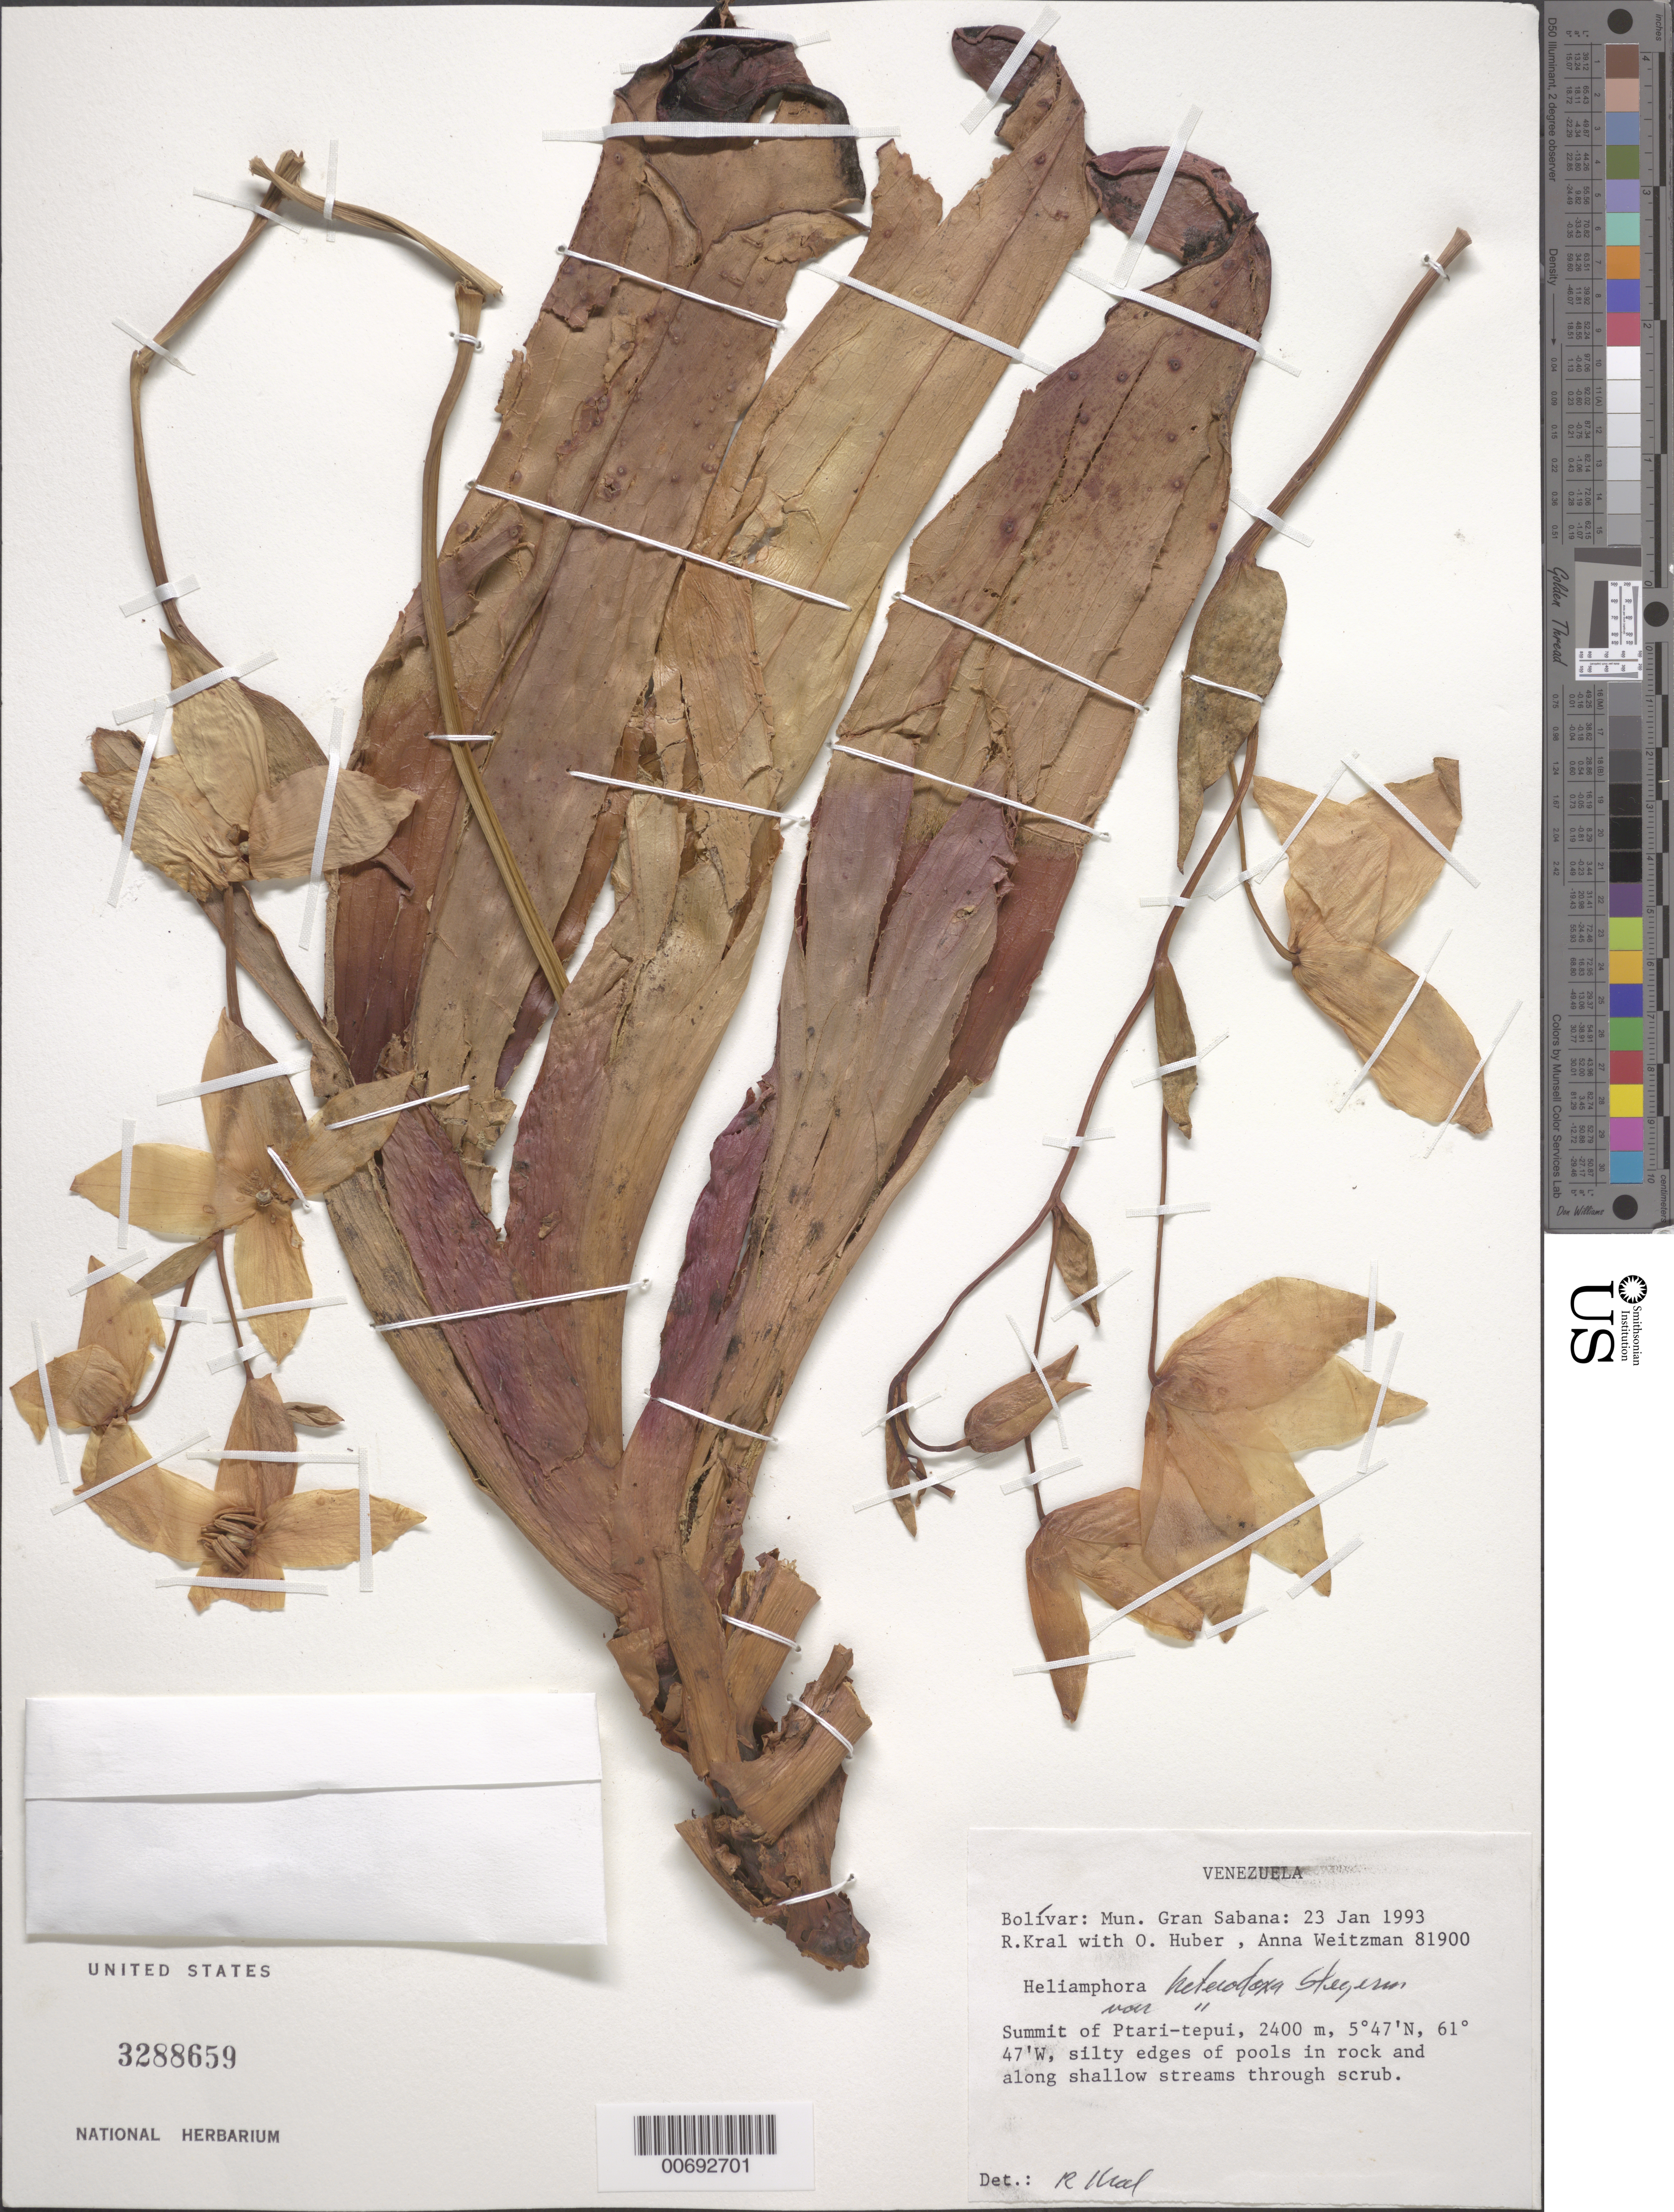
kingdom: Plantae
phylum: Tracheophyta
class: Magnoliopsida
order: Ericales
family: Sarraceniaceae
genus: Heliamphora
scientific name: Heliamphora heterodoxa var. heterodoxa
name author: Steyerm.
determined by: Kral, Robert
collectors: R. Kral, O. Huber & A. L. Weitzman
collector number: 81900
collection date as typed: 23-Jan-93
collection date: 1993-01-23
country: Venezuela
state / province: Bolívar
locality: Mun. Gran Sabana, Ptari-tepuí, summit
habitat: Silty edges of pools in rock and along shallow streams through scrub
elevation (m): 2400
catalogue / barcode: US 3288659